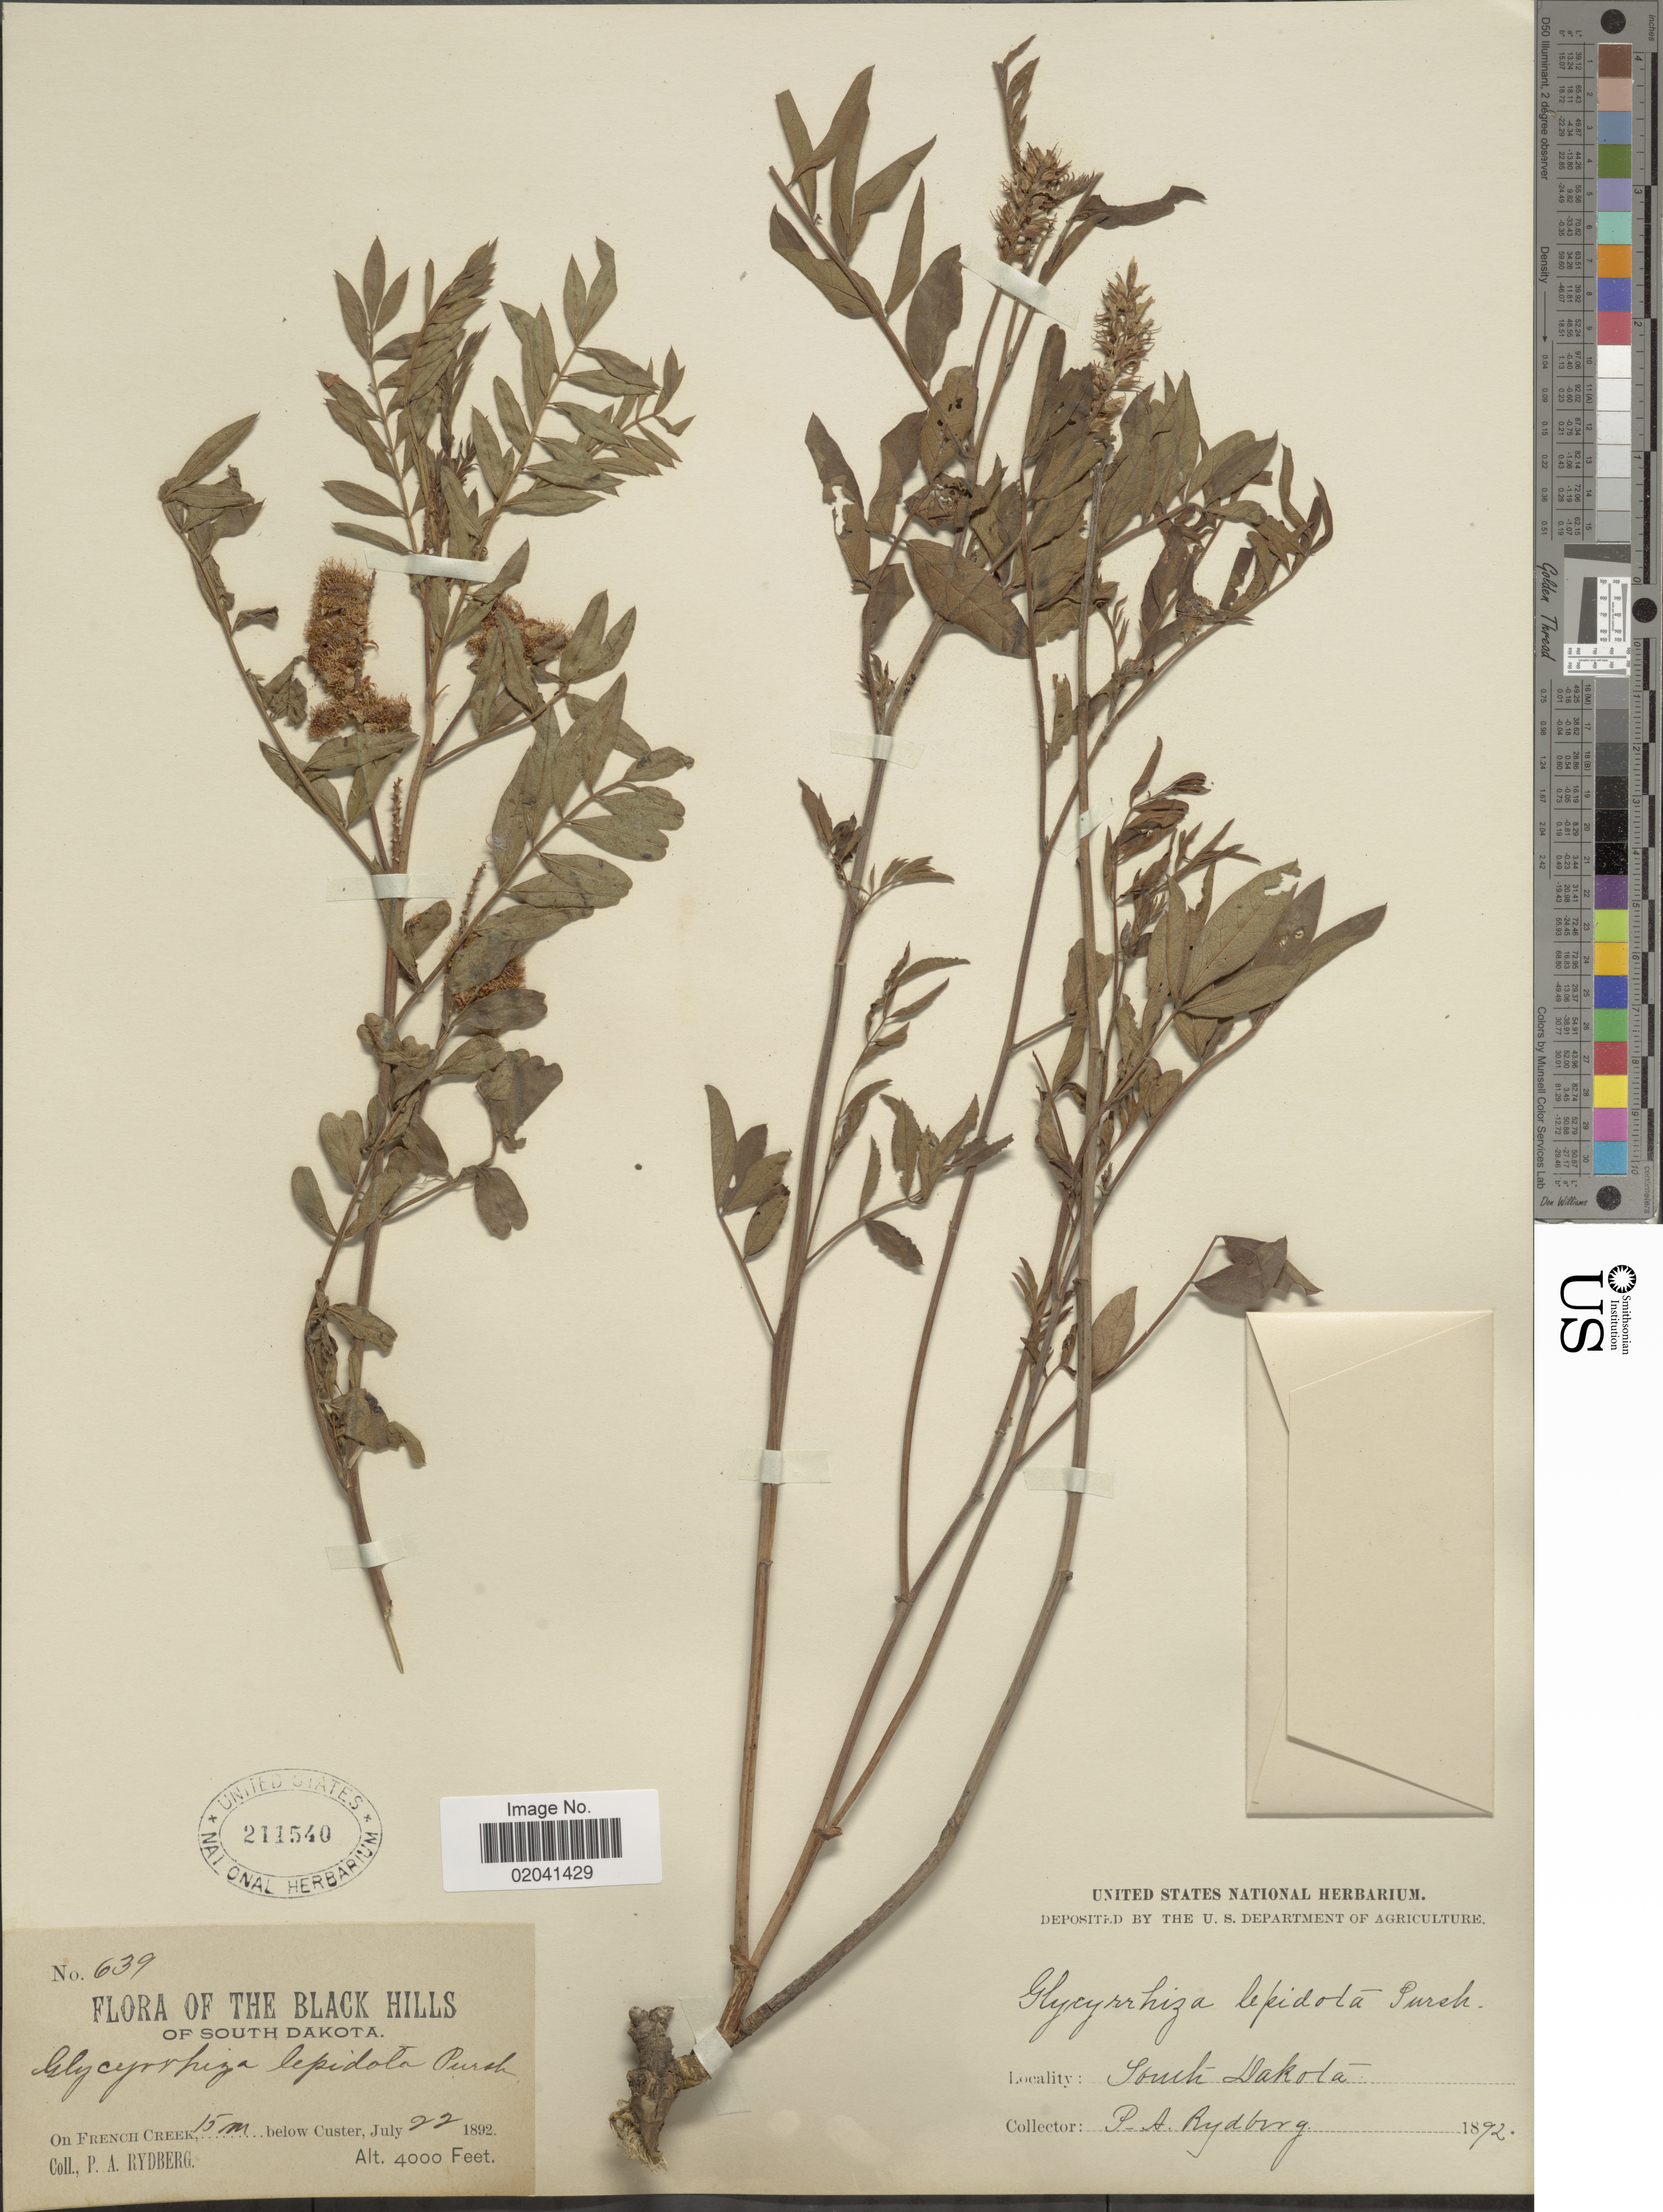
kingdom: Plantae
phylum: Tracheophyta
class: Magnoliopsida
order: Fabales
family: Fabaceae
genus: Glycyrrhiza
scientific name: Glycyrrhiza lepidota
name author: Pursh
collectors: P. A. Rydberg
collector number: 639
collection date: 1892-07-22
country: United States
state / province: South Dakota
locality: Black Hills. On French Creek, 15 m. below Custer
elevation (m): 1219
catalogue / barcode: US 211540